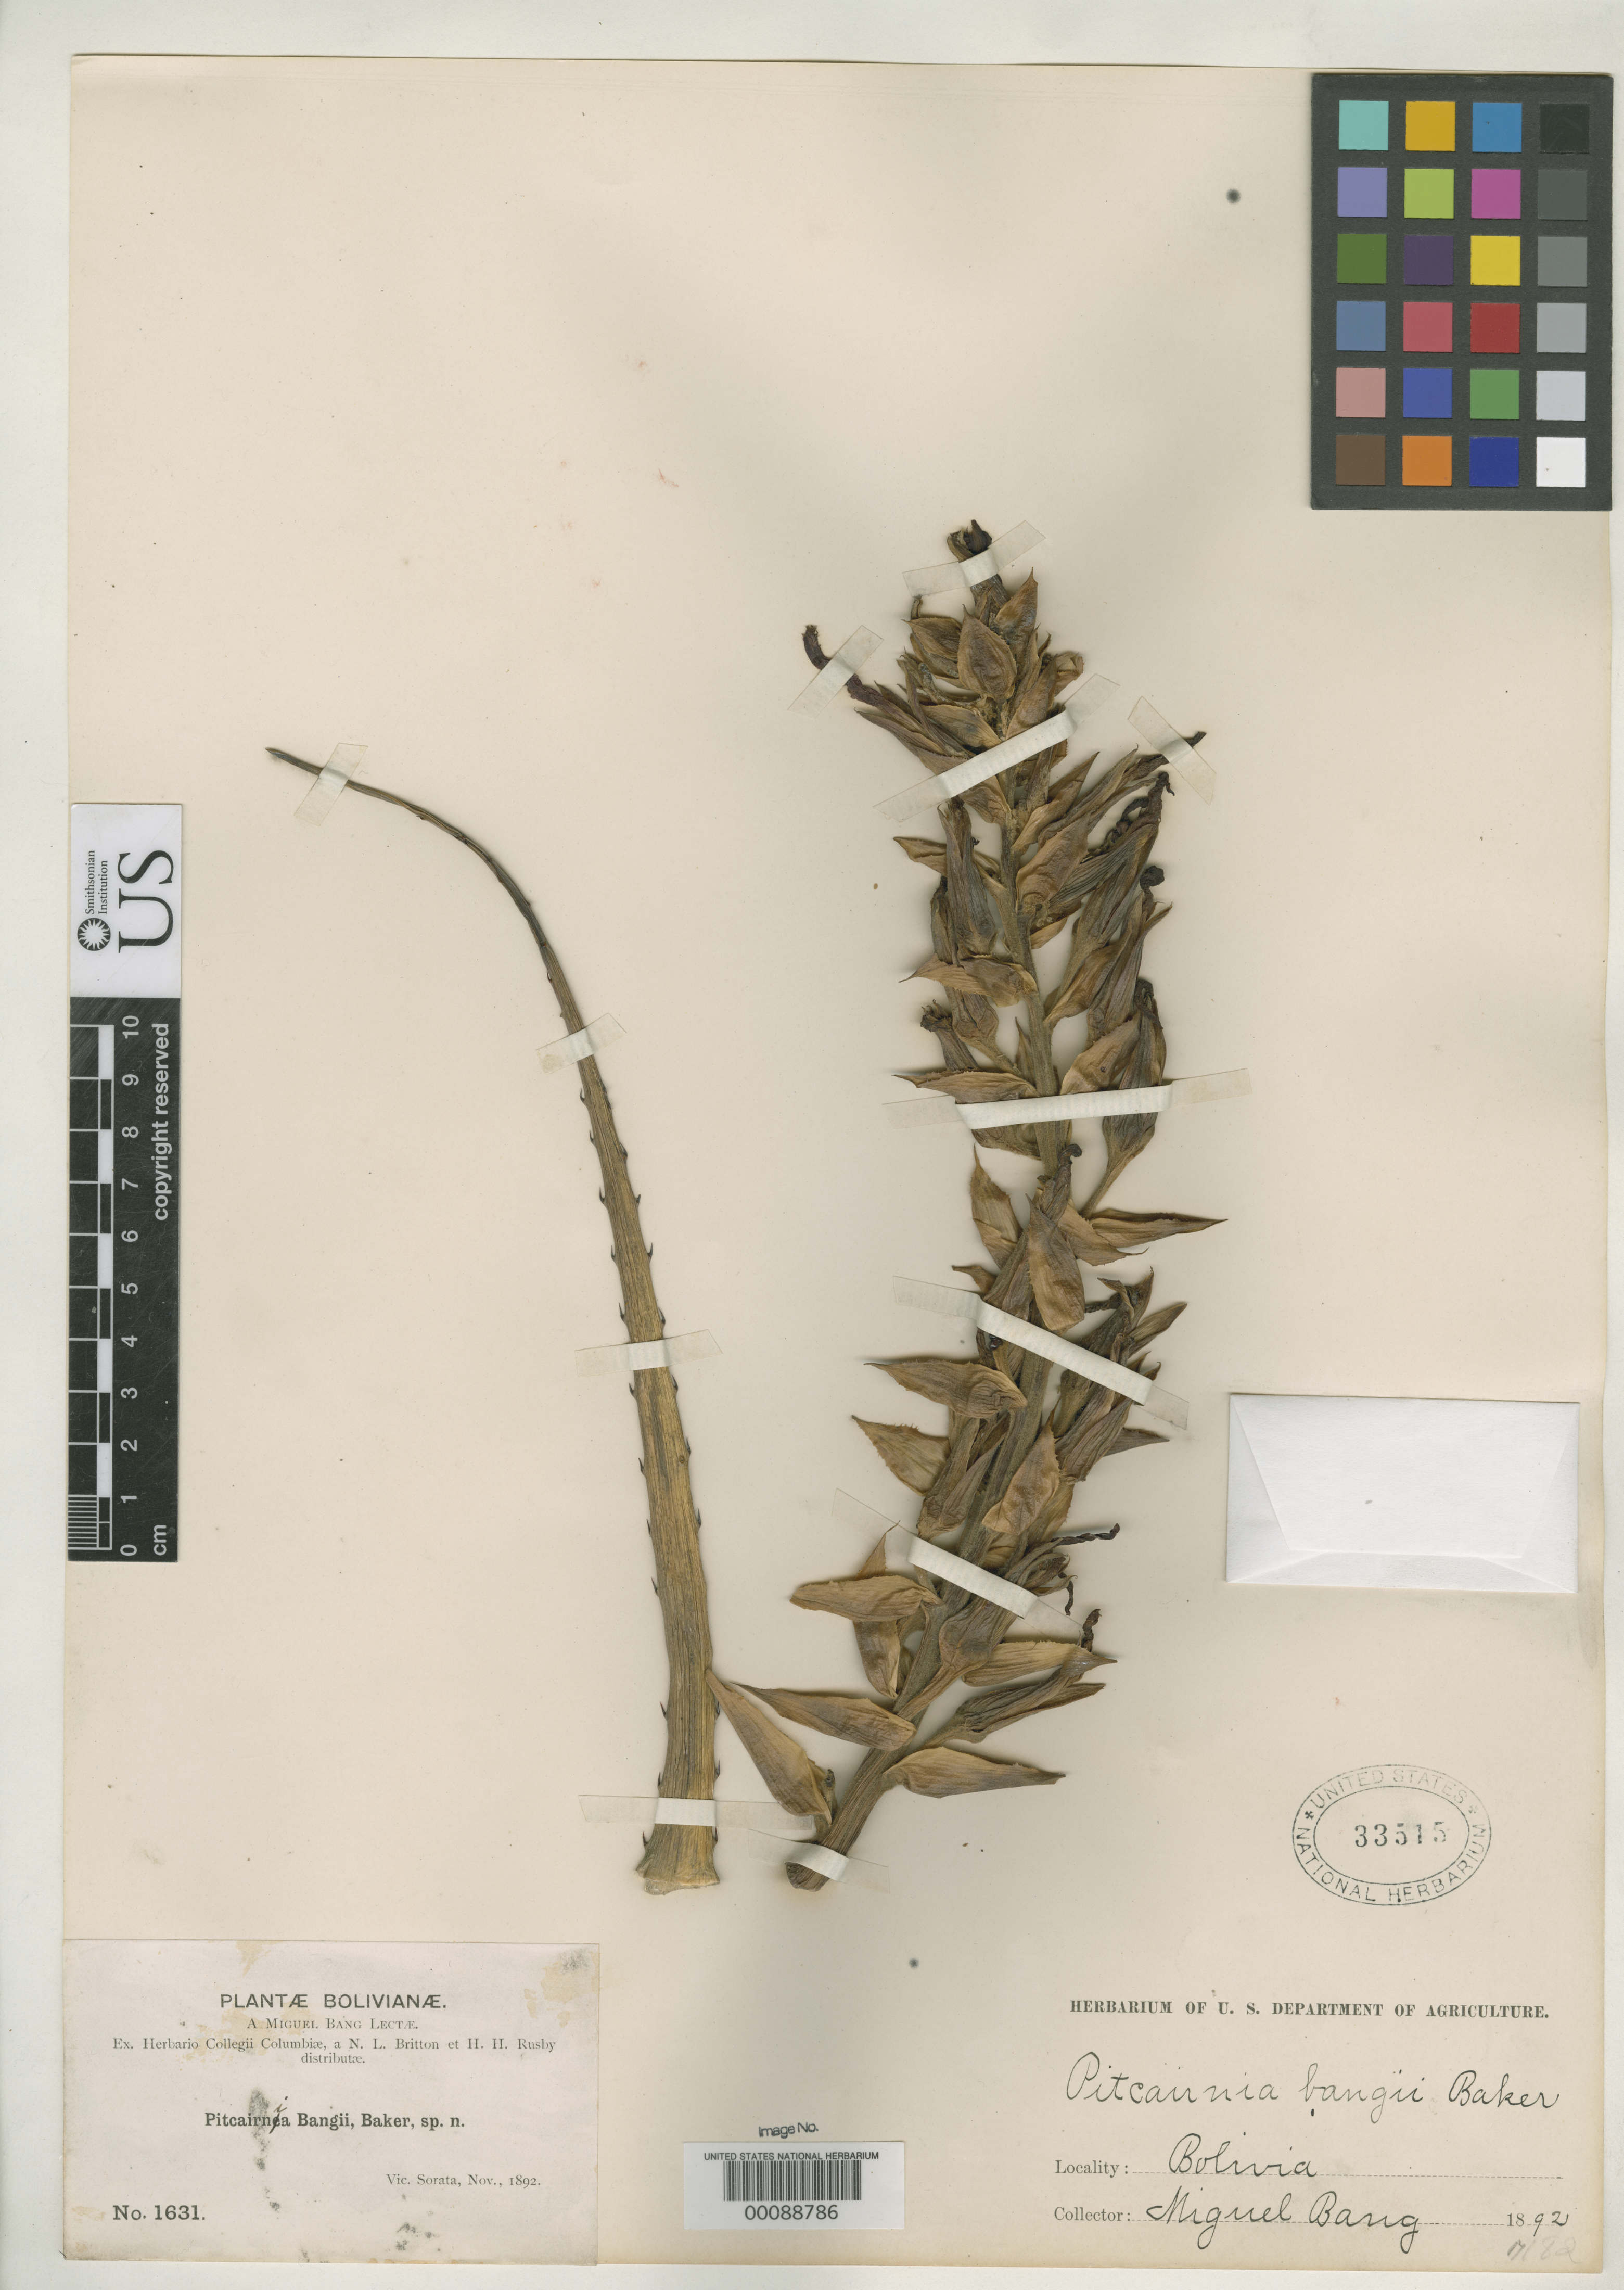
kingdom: Plantae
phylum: Tracheophyta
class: Liliopsida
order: Poales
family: Bromeliaceae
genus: Pitcairnia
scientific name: Pitcairnia bangii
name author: Baker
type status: Isotype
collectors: M. Bang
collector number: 1631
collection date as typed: Nov 1892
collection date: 1892-11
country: Bolivia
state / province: La Paz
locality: Sorata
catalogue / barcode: US 33515